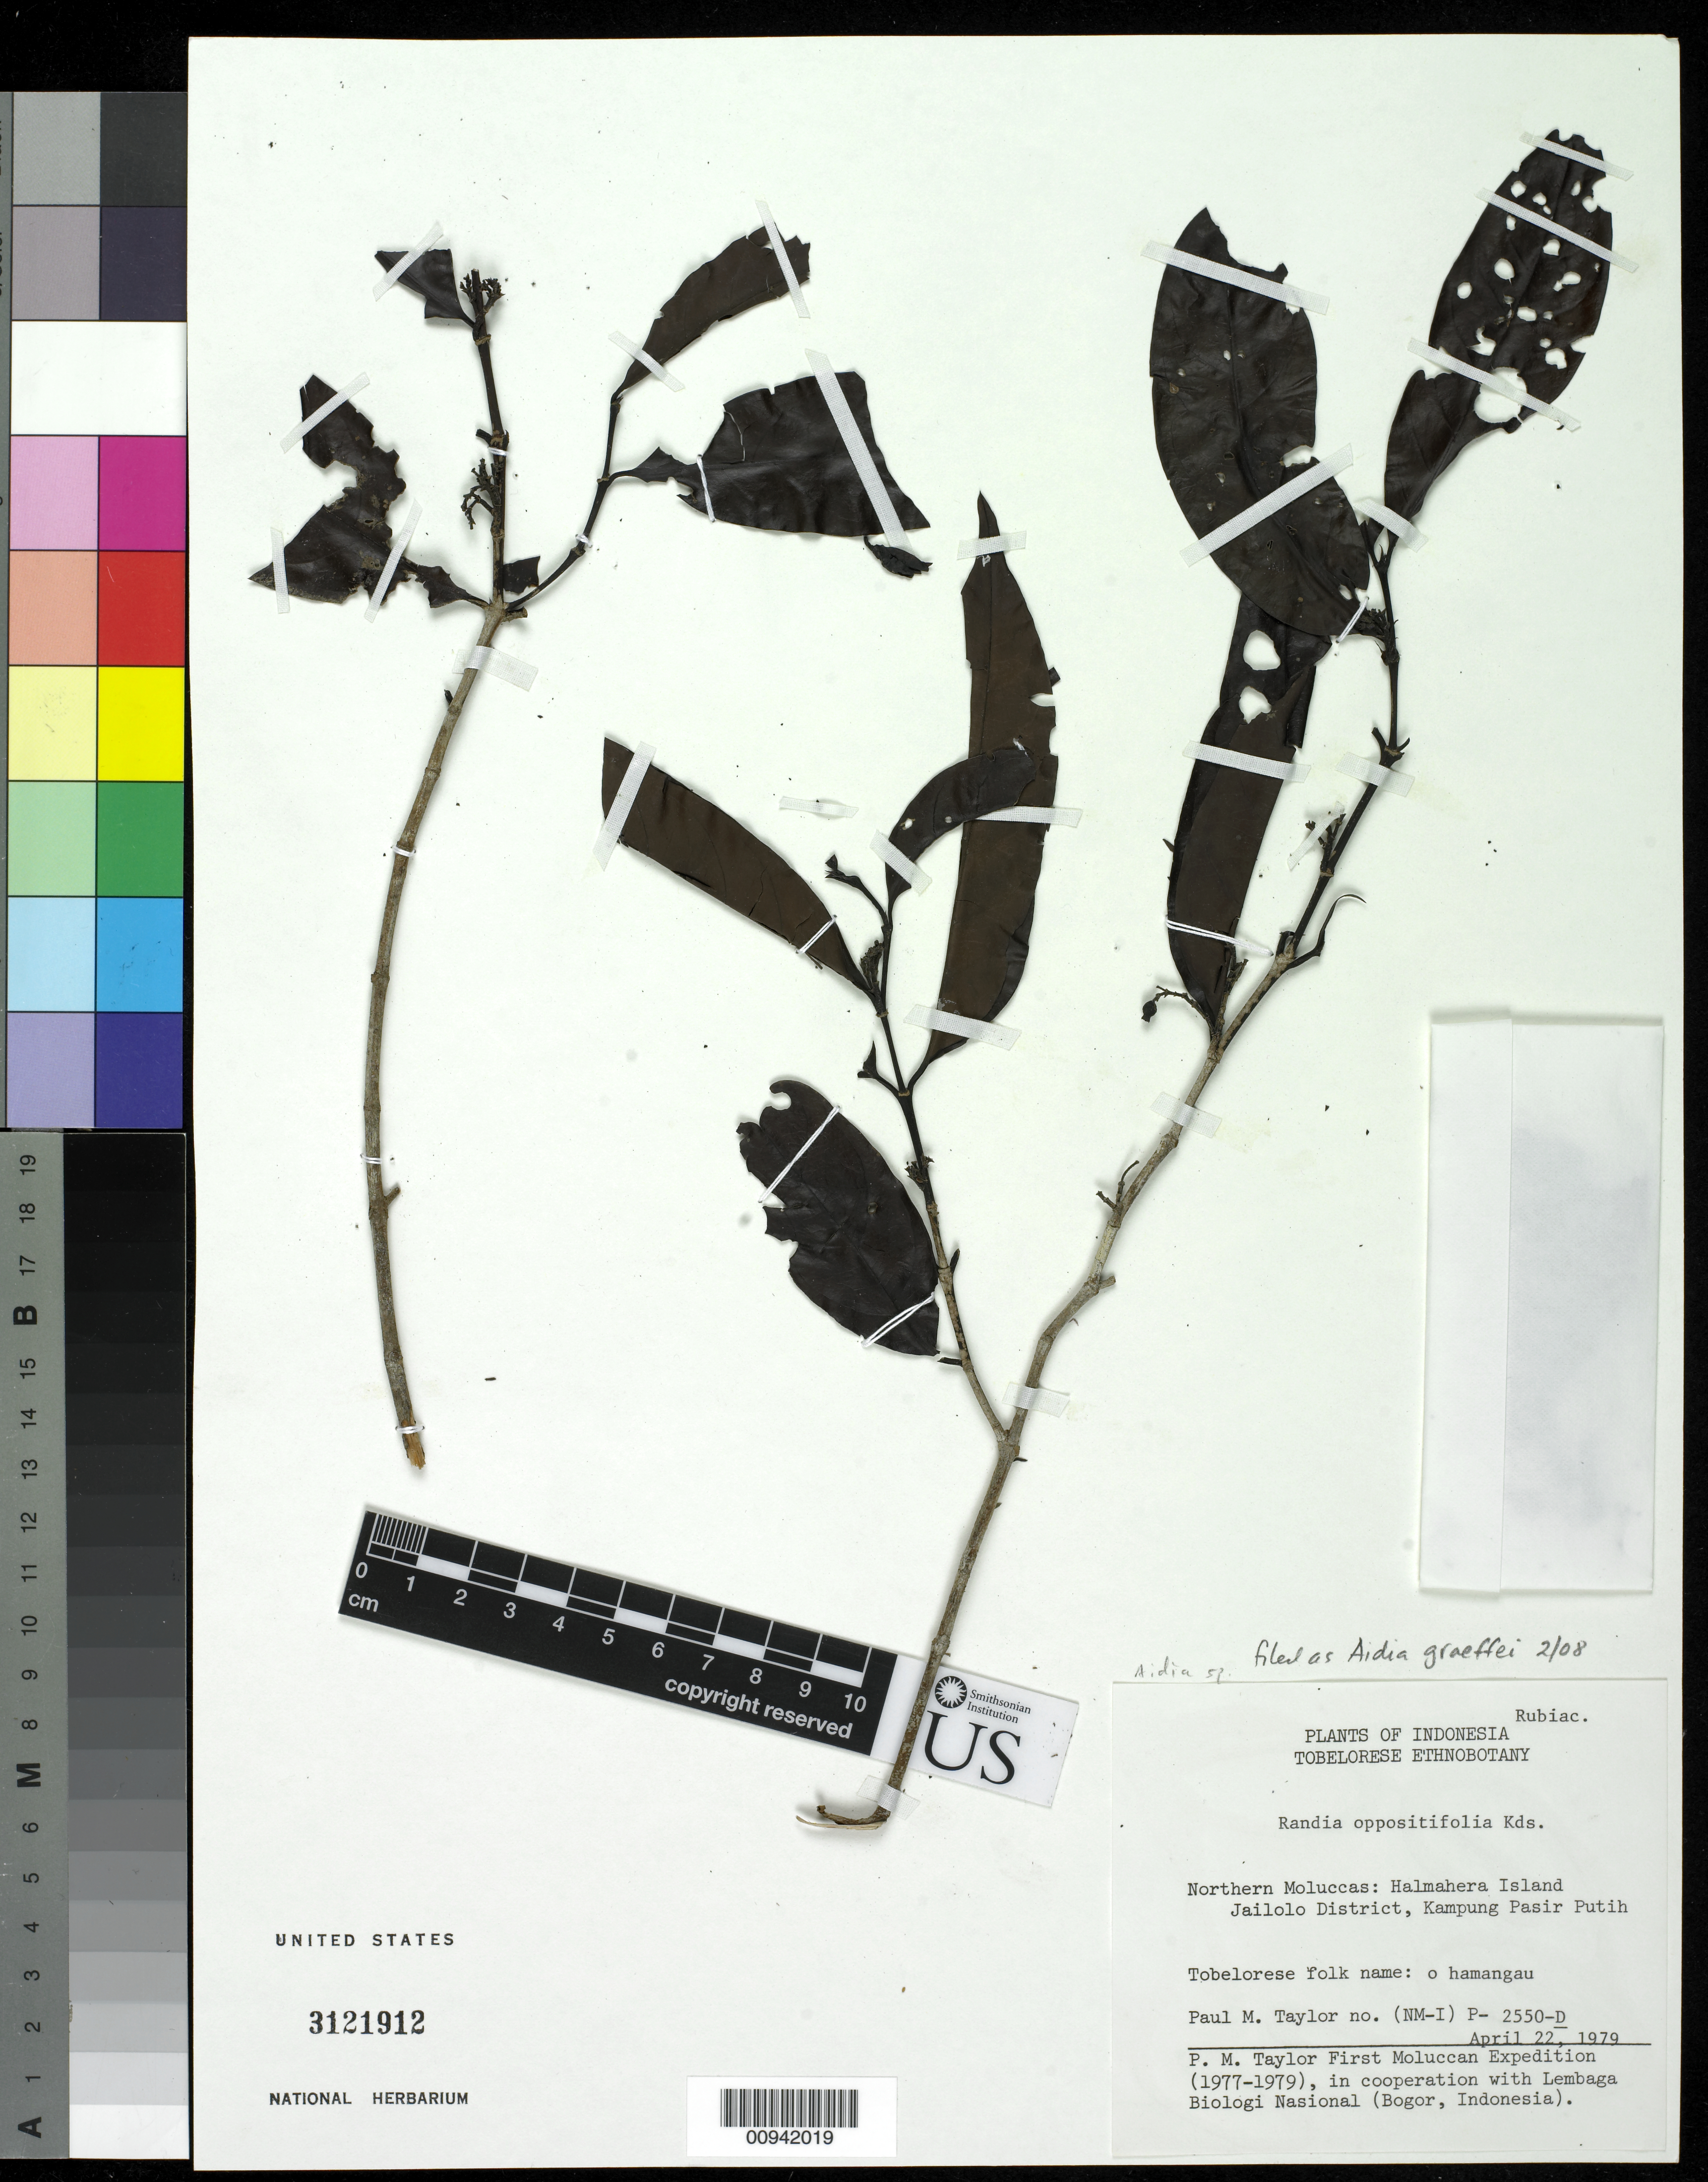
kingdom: Plantae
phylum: Tracheophyta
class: Magnoliopsida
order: Gentianales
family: Rubiaceae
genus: Aidia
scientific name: Aidia sp.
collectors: P. M. Taylor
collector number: P 2550 D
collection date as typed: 22 Apr 1979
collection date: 1979-04-22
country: Indonesia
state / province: Maluku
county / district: Maluku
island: Halmahera I.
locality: Jailolo District, Kampung Pasir Putih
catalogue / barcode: US 3121912